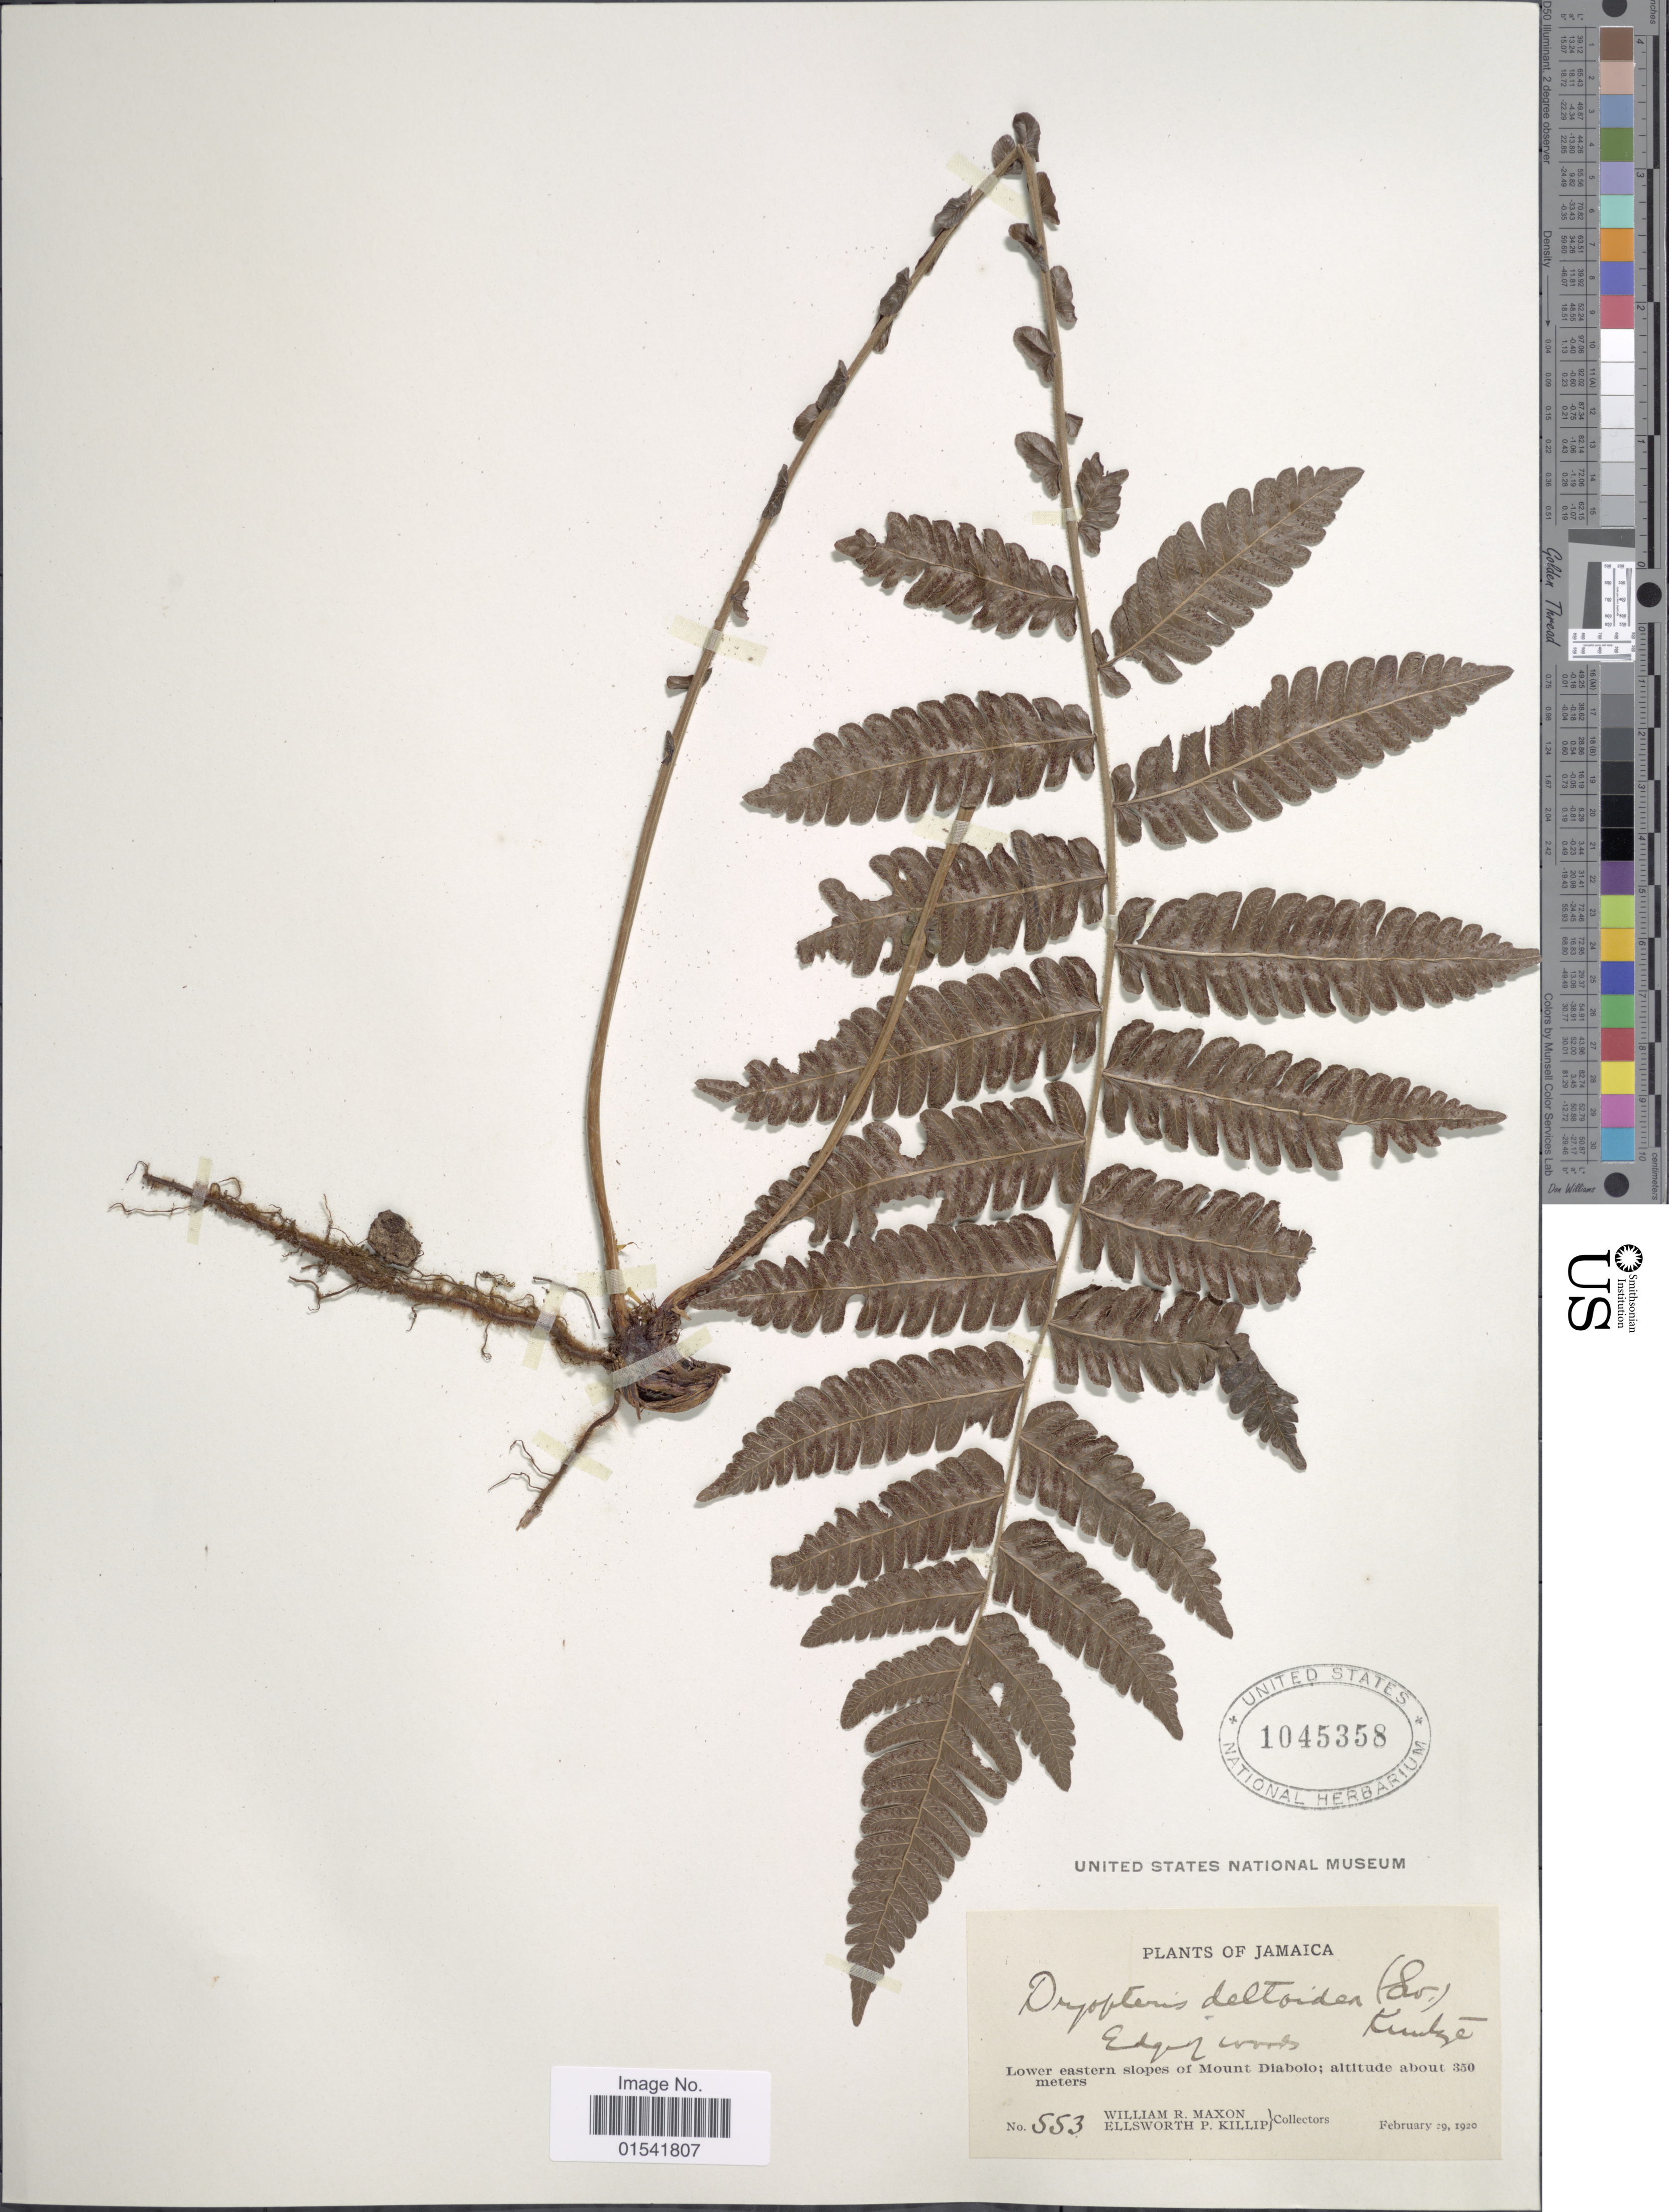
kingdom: Plantae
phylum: Tracheophyta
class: Polypodiopsida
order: Polypodiales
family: Thelypteridaceae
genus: Steiropteris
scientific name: Steiropteris deltoidea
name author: (Sw.) Pic. Serm.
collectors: W. R. Maxon & E. P. Killip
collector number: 553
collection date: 1920-02-29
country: Jamaica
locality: Lower eastern slopes of Mount Diabolo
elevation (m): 350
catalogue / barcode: US 1045358